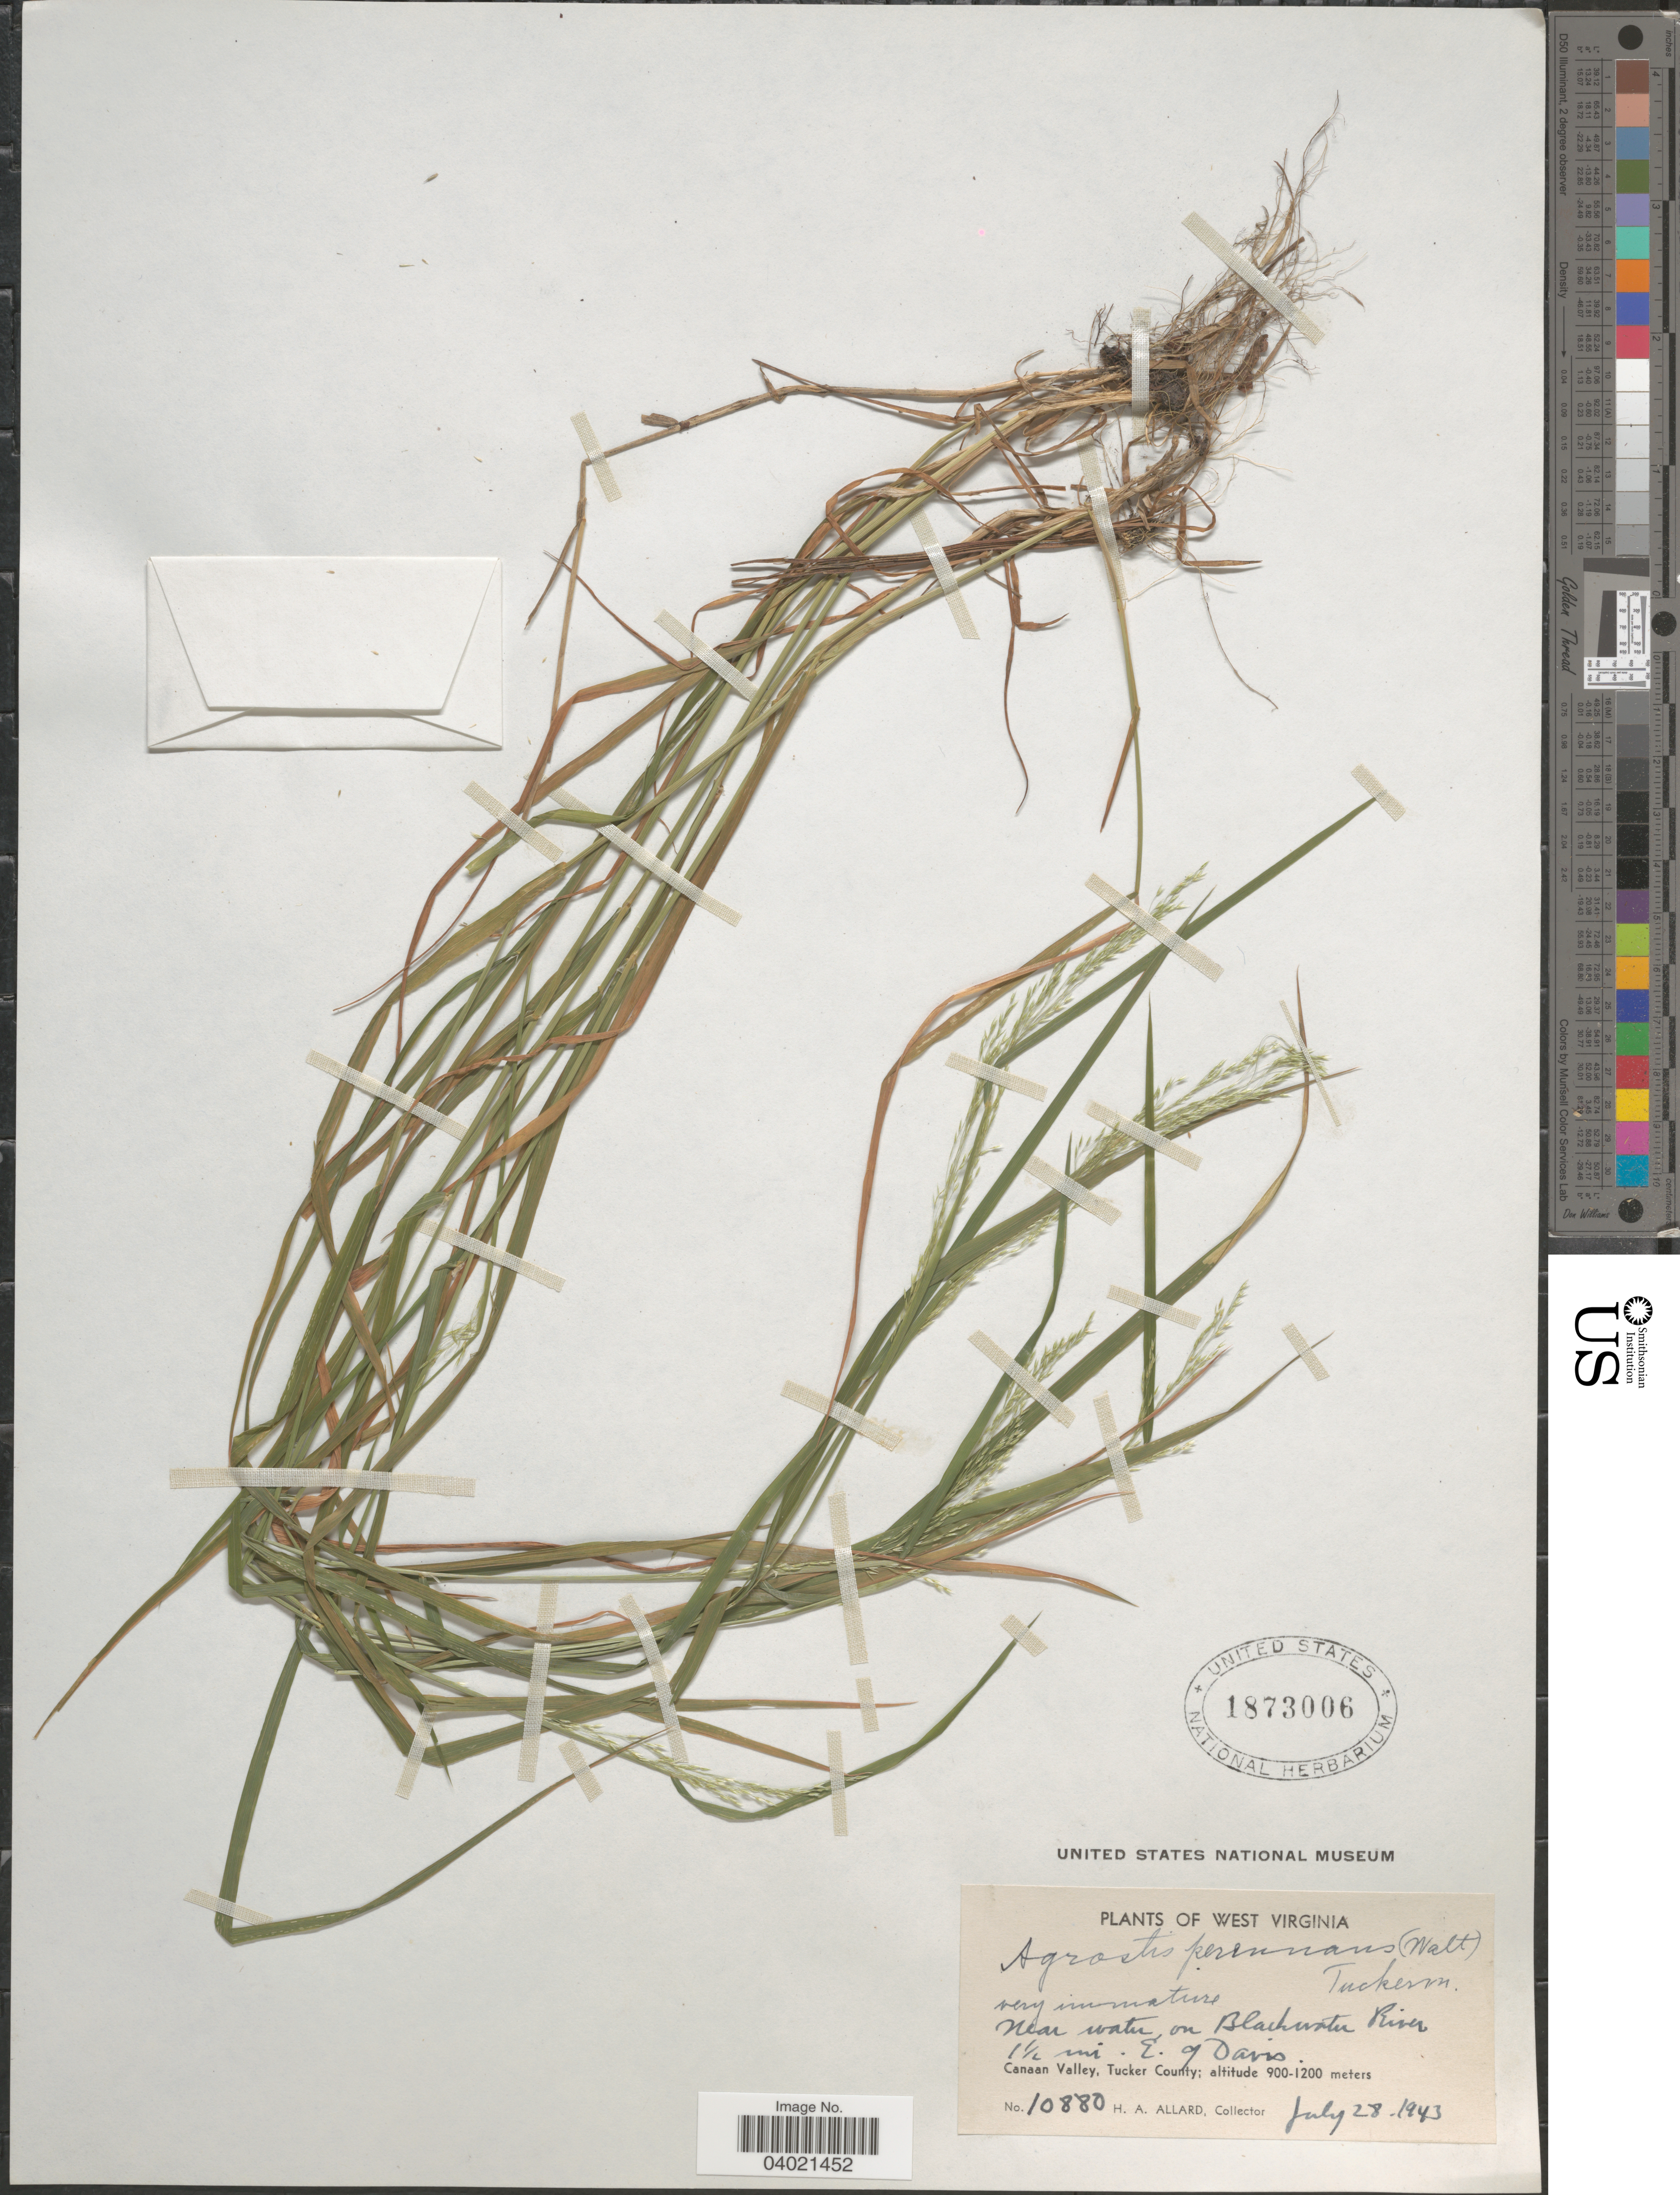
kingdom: Plantae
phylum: Tracheophyta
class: Liliopsida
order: Poales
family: Poaceae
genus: Agrostis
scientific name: Agrostis perennans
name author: (Walter) Tuck.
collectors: H. A. Allard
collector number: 10880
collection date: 1943-07-28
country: United States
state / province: West Virginia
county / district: Tucker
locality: Near water on Blackwater River 1½ mi. E. of Davis. Canaan Valley, Tucker County.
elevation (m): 900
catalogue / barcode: US 1873006